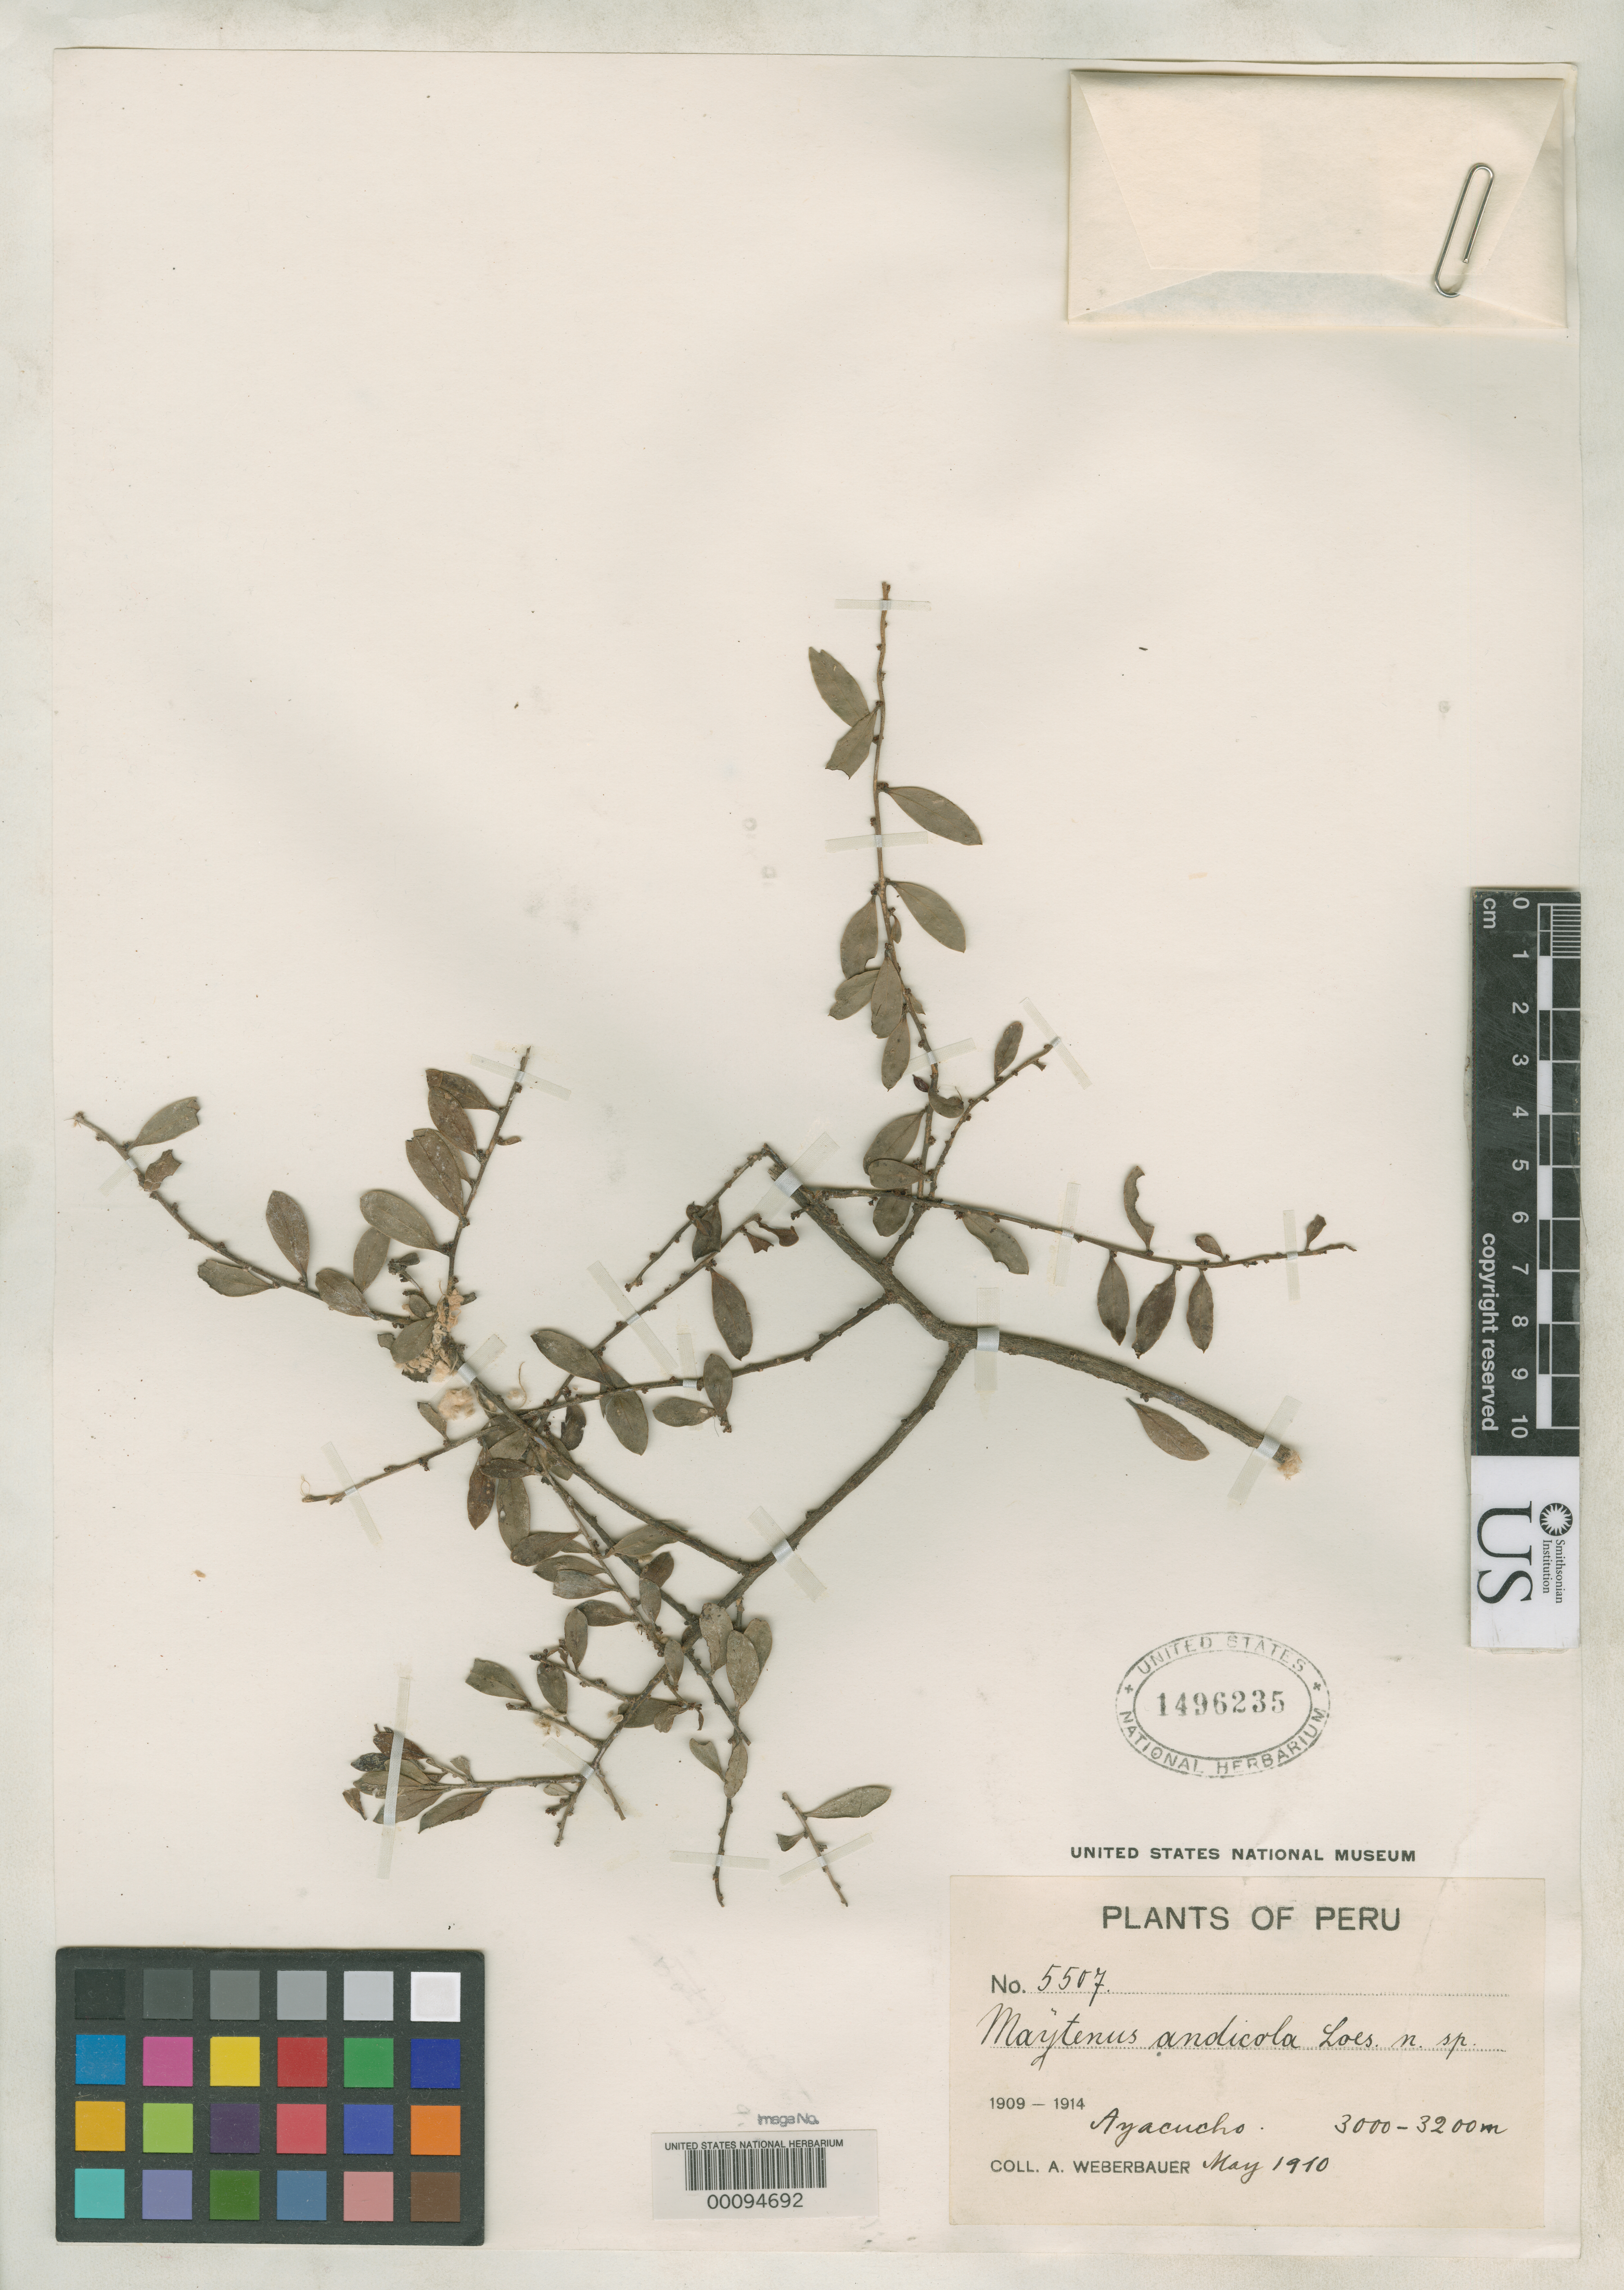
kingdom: Plantae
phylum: Tracheophyta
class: Magnoliopsida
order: Celastrales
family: Celastraceae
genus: Maytenus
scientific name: Maytenus andicola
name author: Loes.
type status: Isotype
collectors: A. Weberbauer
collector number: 5507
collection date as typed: May 1910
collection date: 1910-05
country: Peru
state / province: Ayacucho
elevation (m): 3000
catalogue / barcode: US 1496235